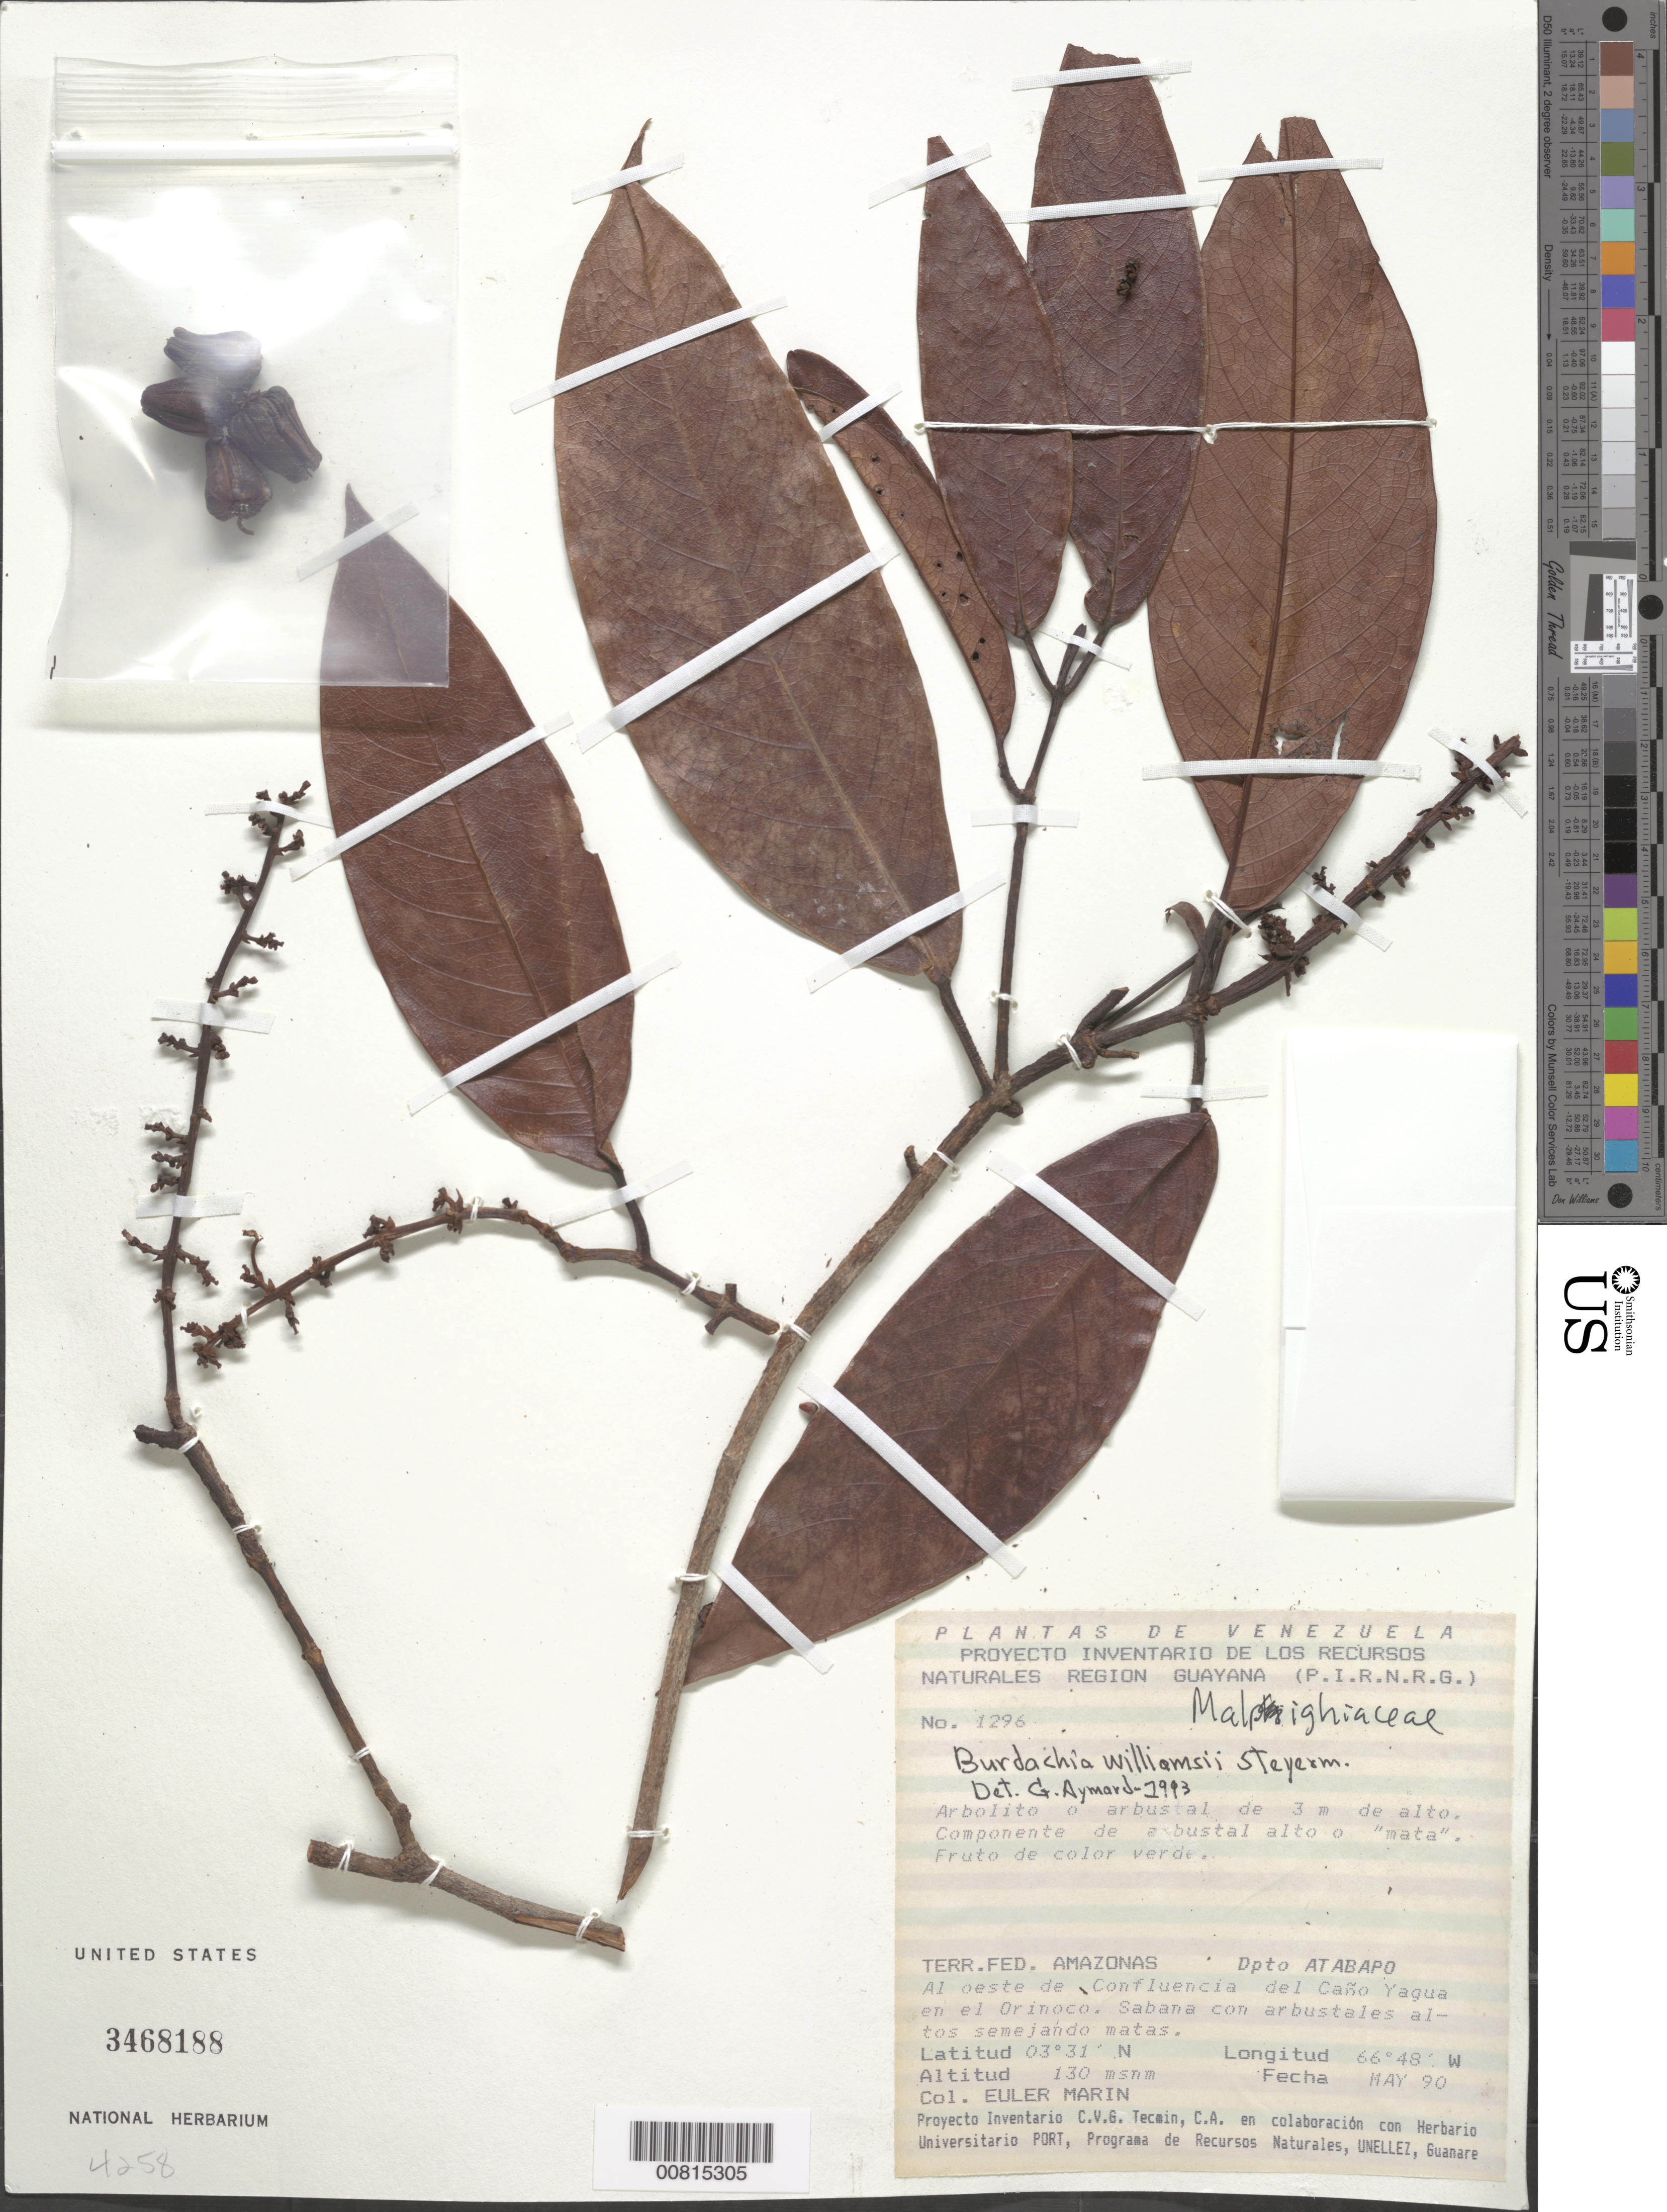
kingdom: Plantae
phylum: Tracheophyta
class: Magnoliopsida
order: Malpighiales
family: Malpighiaceae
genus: Burdachia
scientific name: Burdachia williamsii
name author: Steyerm.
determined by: Aymard C., G. A., (PORT), Univ. Nac. Exp. de los Llanos Ezequiel Zamora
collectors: E. Marin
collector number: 1296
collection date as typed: May-90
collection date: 1990-05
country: Venezuela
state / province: Amazonas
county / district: Atabapo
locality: Caño Yagua en el Orinoco, oeste de confluencia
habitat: Sabana con arbustales altos semejando matas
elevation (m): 130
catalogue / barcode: US 3468188